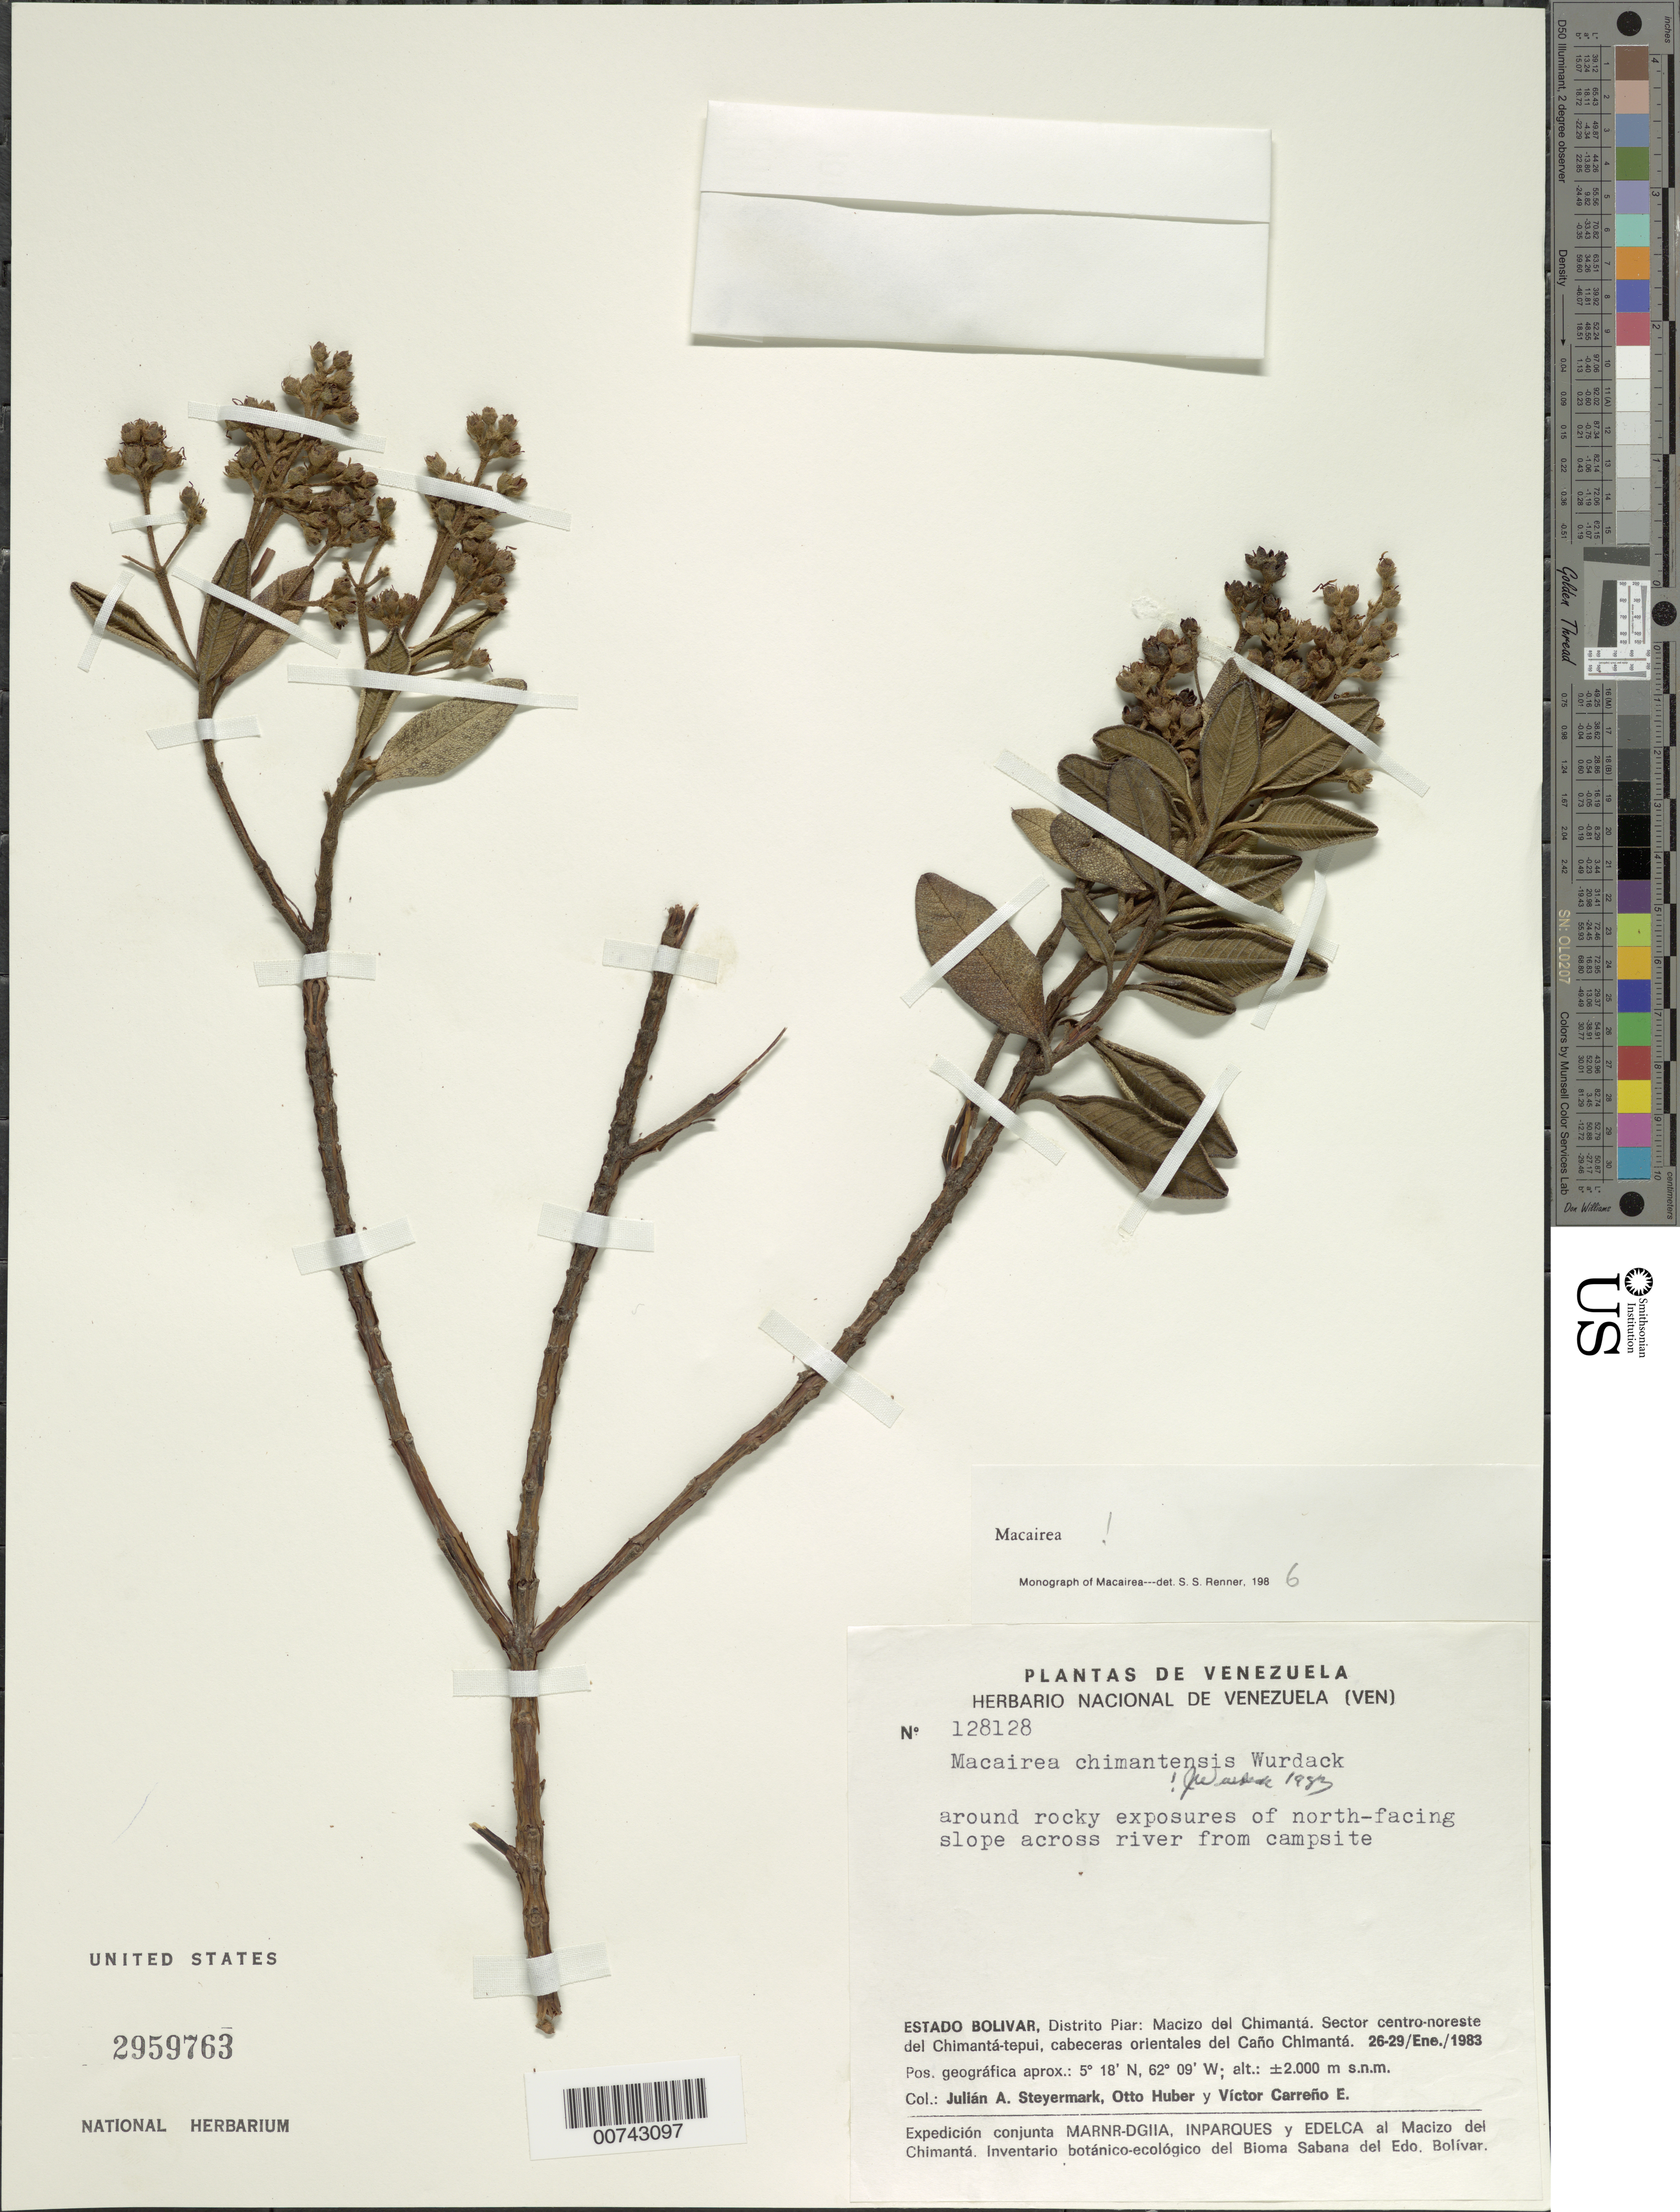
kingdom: Plantae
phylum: Tracheophyta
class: Magnoliopsida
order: Myrtales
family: Melastomataceae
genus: Macairea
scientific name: Macairea chimantensis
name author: Wurdack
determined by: Wurdack, John J., (US), US (UNITED STATES)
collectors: J. Steyermark, O. Huber & V. Carreño E.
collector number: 128128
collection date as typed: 26-Jan-83 to 29-Jan-83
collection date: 1983-01-26/1983-01-29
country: Venezuela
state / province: Bolívar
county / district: Piar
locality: Macizo del Chimantá, sector centro-noreste del Chimantá-tepuí, cabeceras orientales del Caño Chimantá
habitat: Around rocky exposures of north-facing slope across river from campsite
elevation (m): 2000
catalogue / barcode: US 2959763